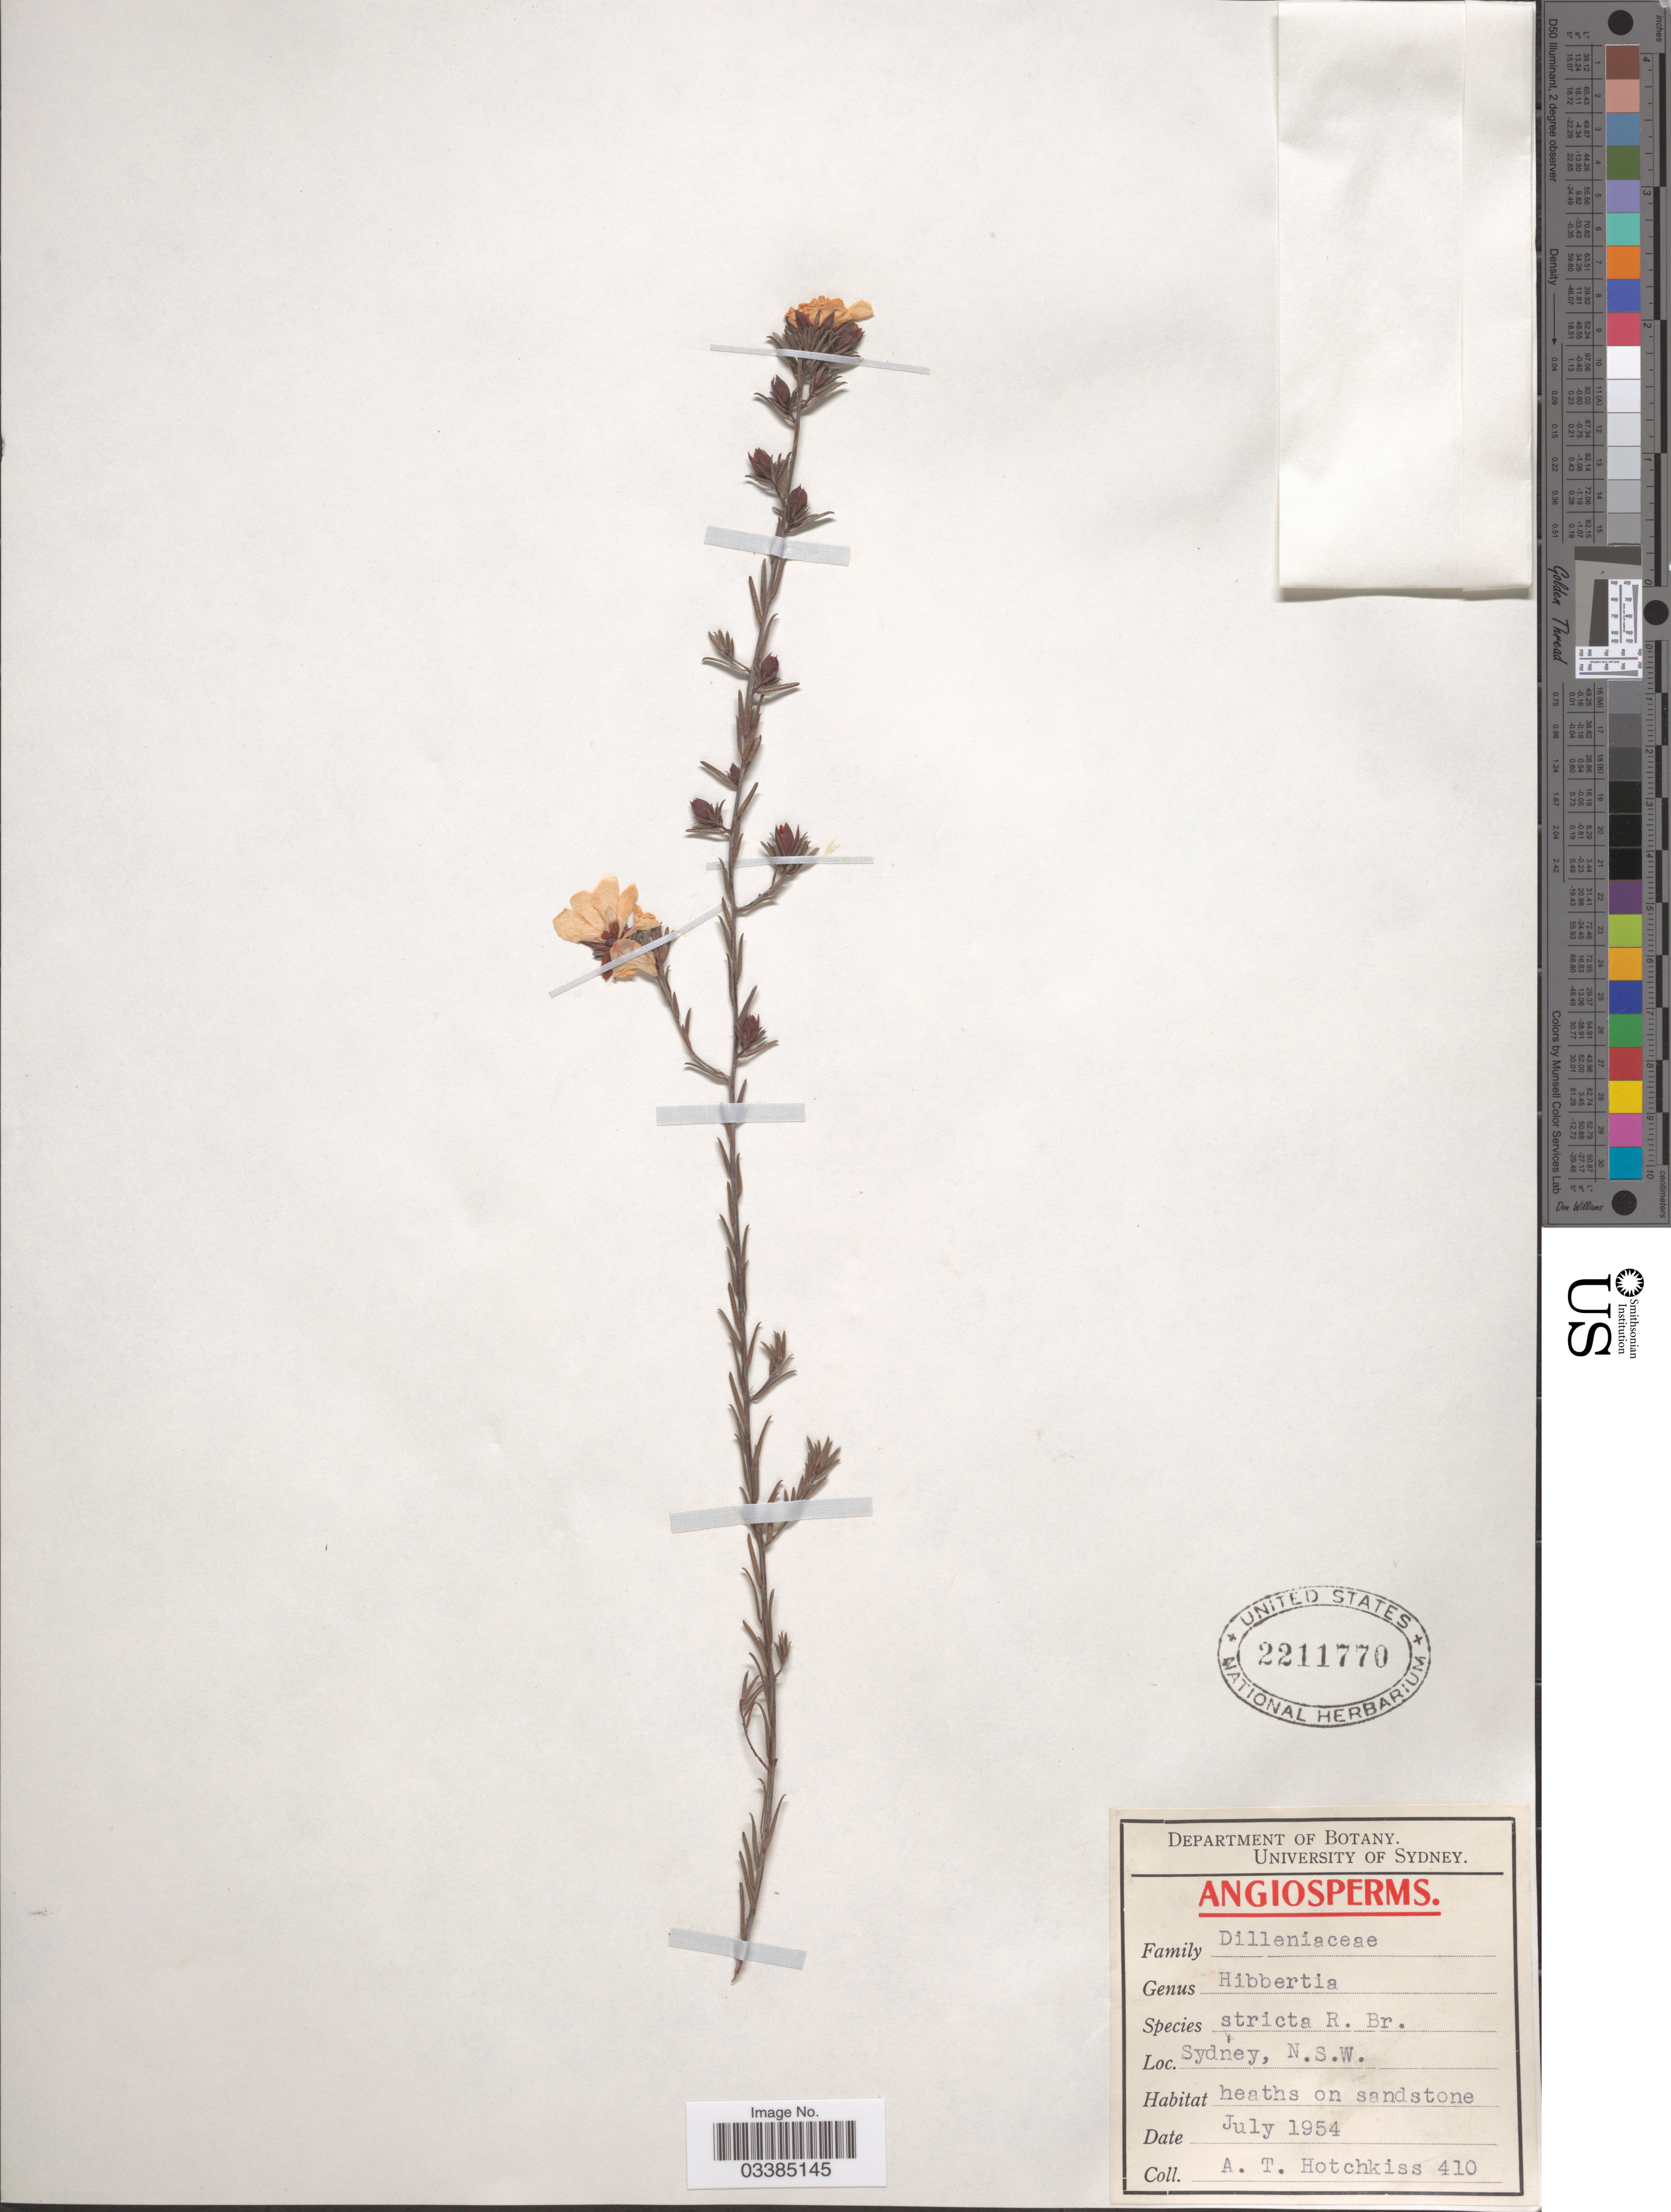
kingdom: Plantae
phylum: Tracheophyta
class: Magnoliopsida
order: Dilleniales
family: Dilleniaceae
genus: Hibbertia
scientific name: Hibbertia stricta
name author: R. Br. ex DC.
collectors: A. Hotchkiss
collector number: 410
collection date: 1954-07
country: Australia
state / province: New South Wales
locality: Sydney.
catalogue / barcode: US 2211770